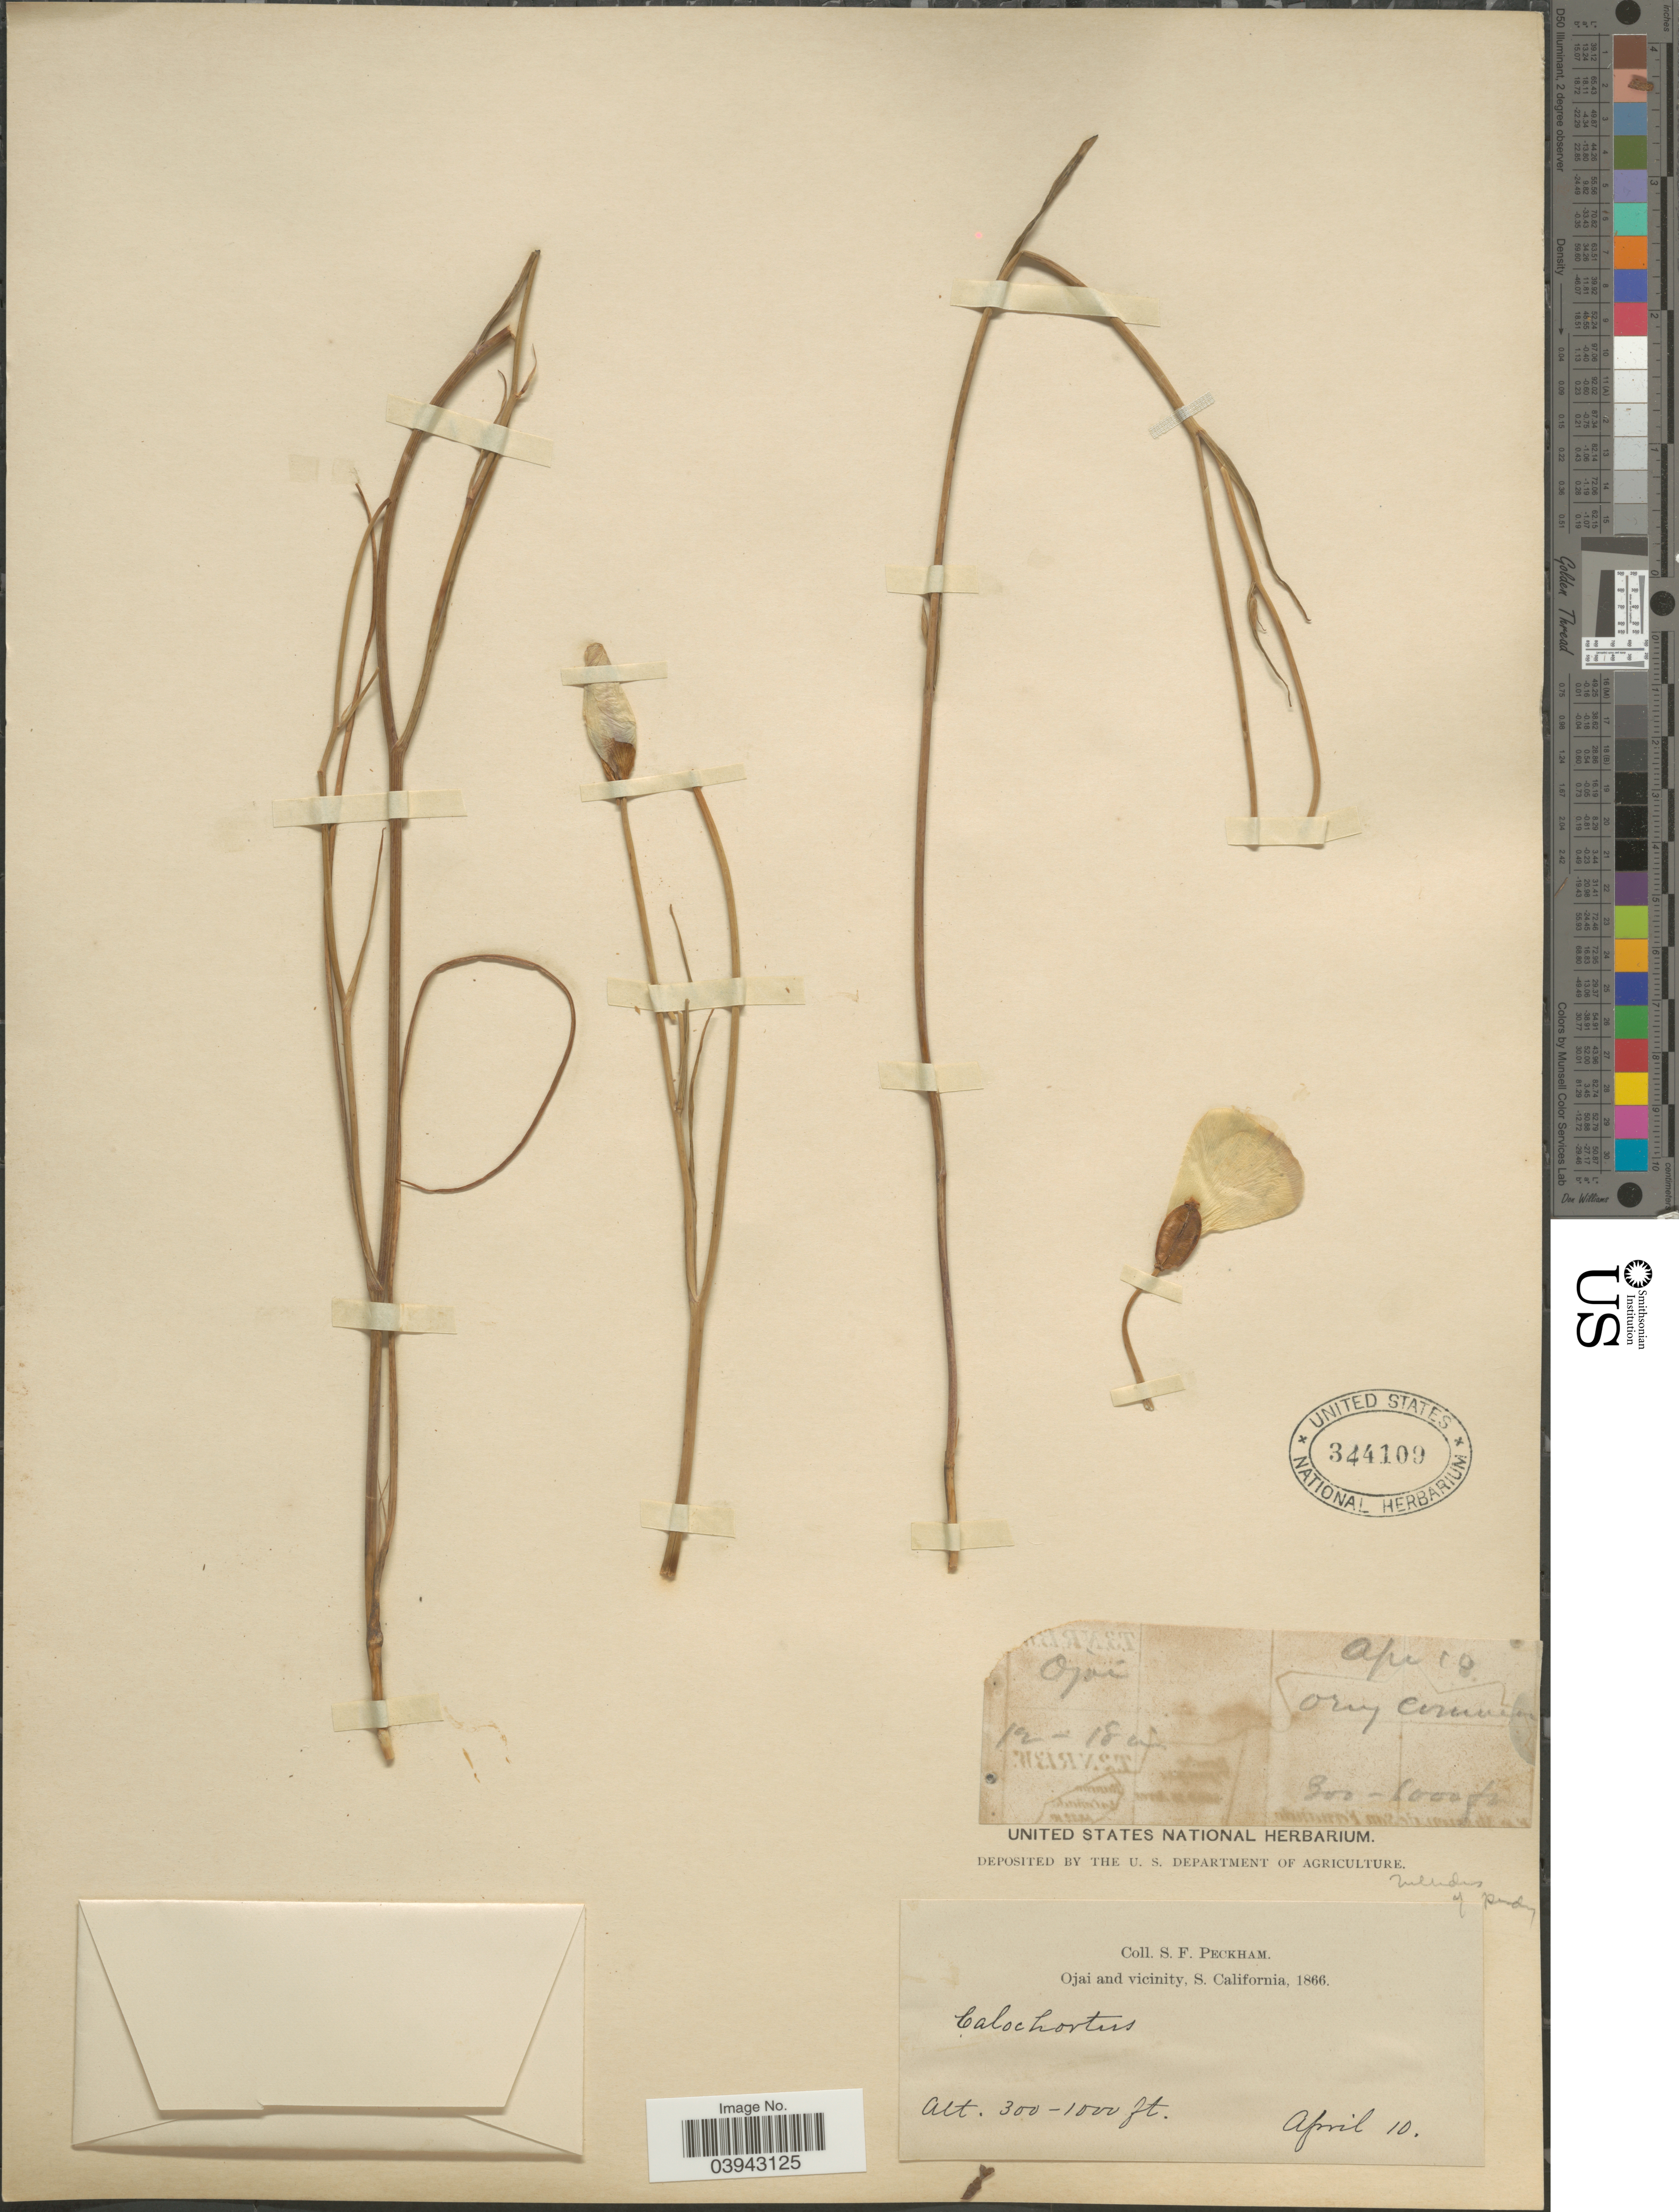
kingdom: Plantae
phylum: Tracheophyta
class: Liliopsida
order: Liliales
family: Liliaceae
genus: Calochortus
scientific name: Calochortus sp.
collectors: S. Peckham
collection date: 1866-04-10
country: United States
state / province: California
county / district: Ventura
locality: Ojai and vicinity, S. California.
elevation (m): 91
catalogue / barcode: US 344109